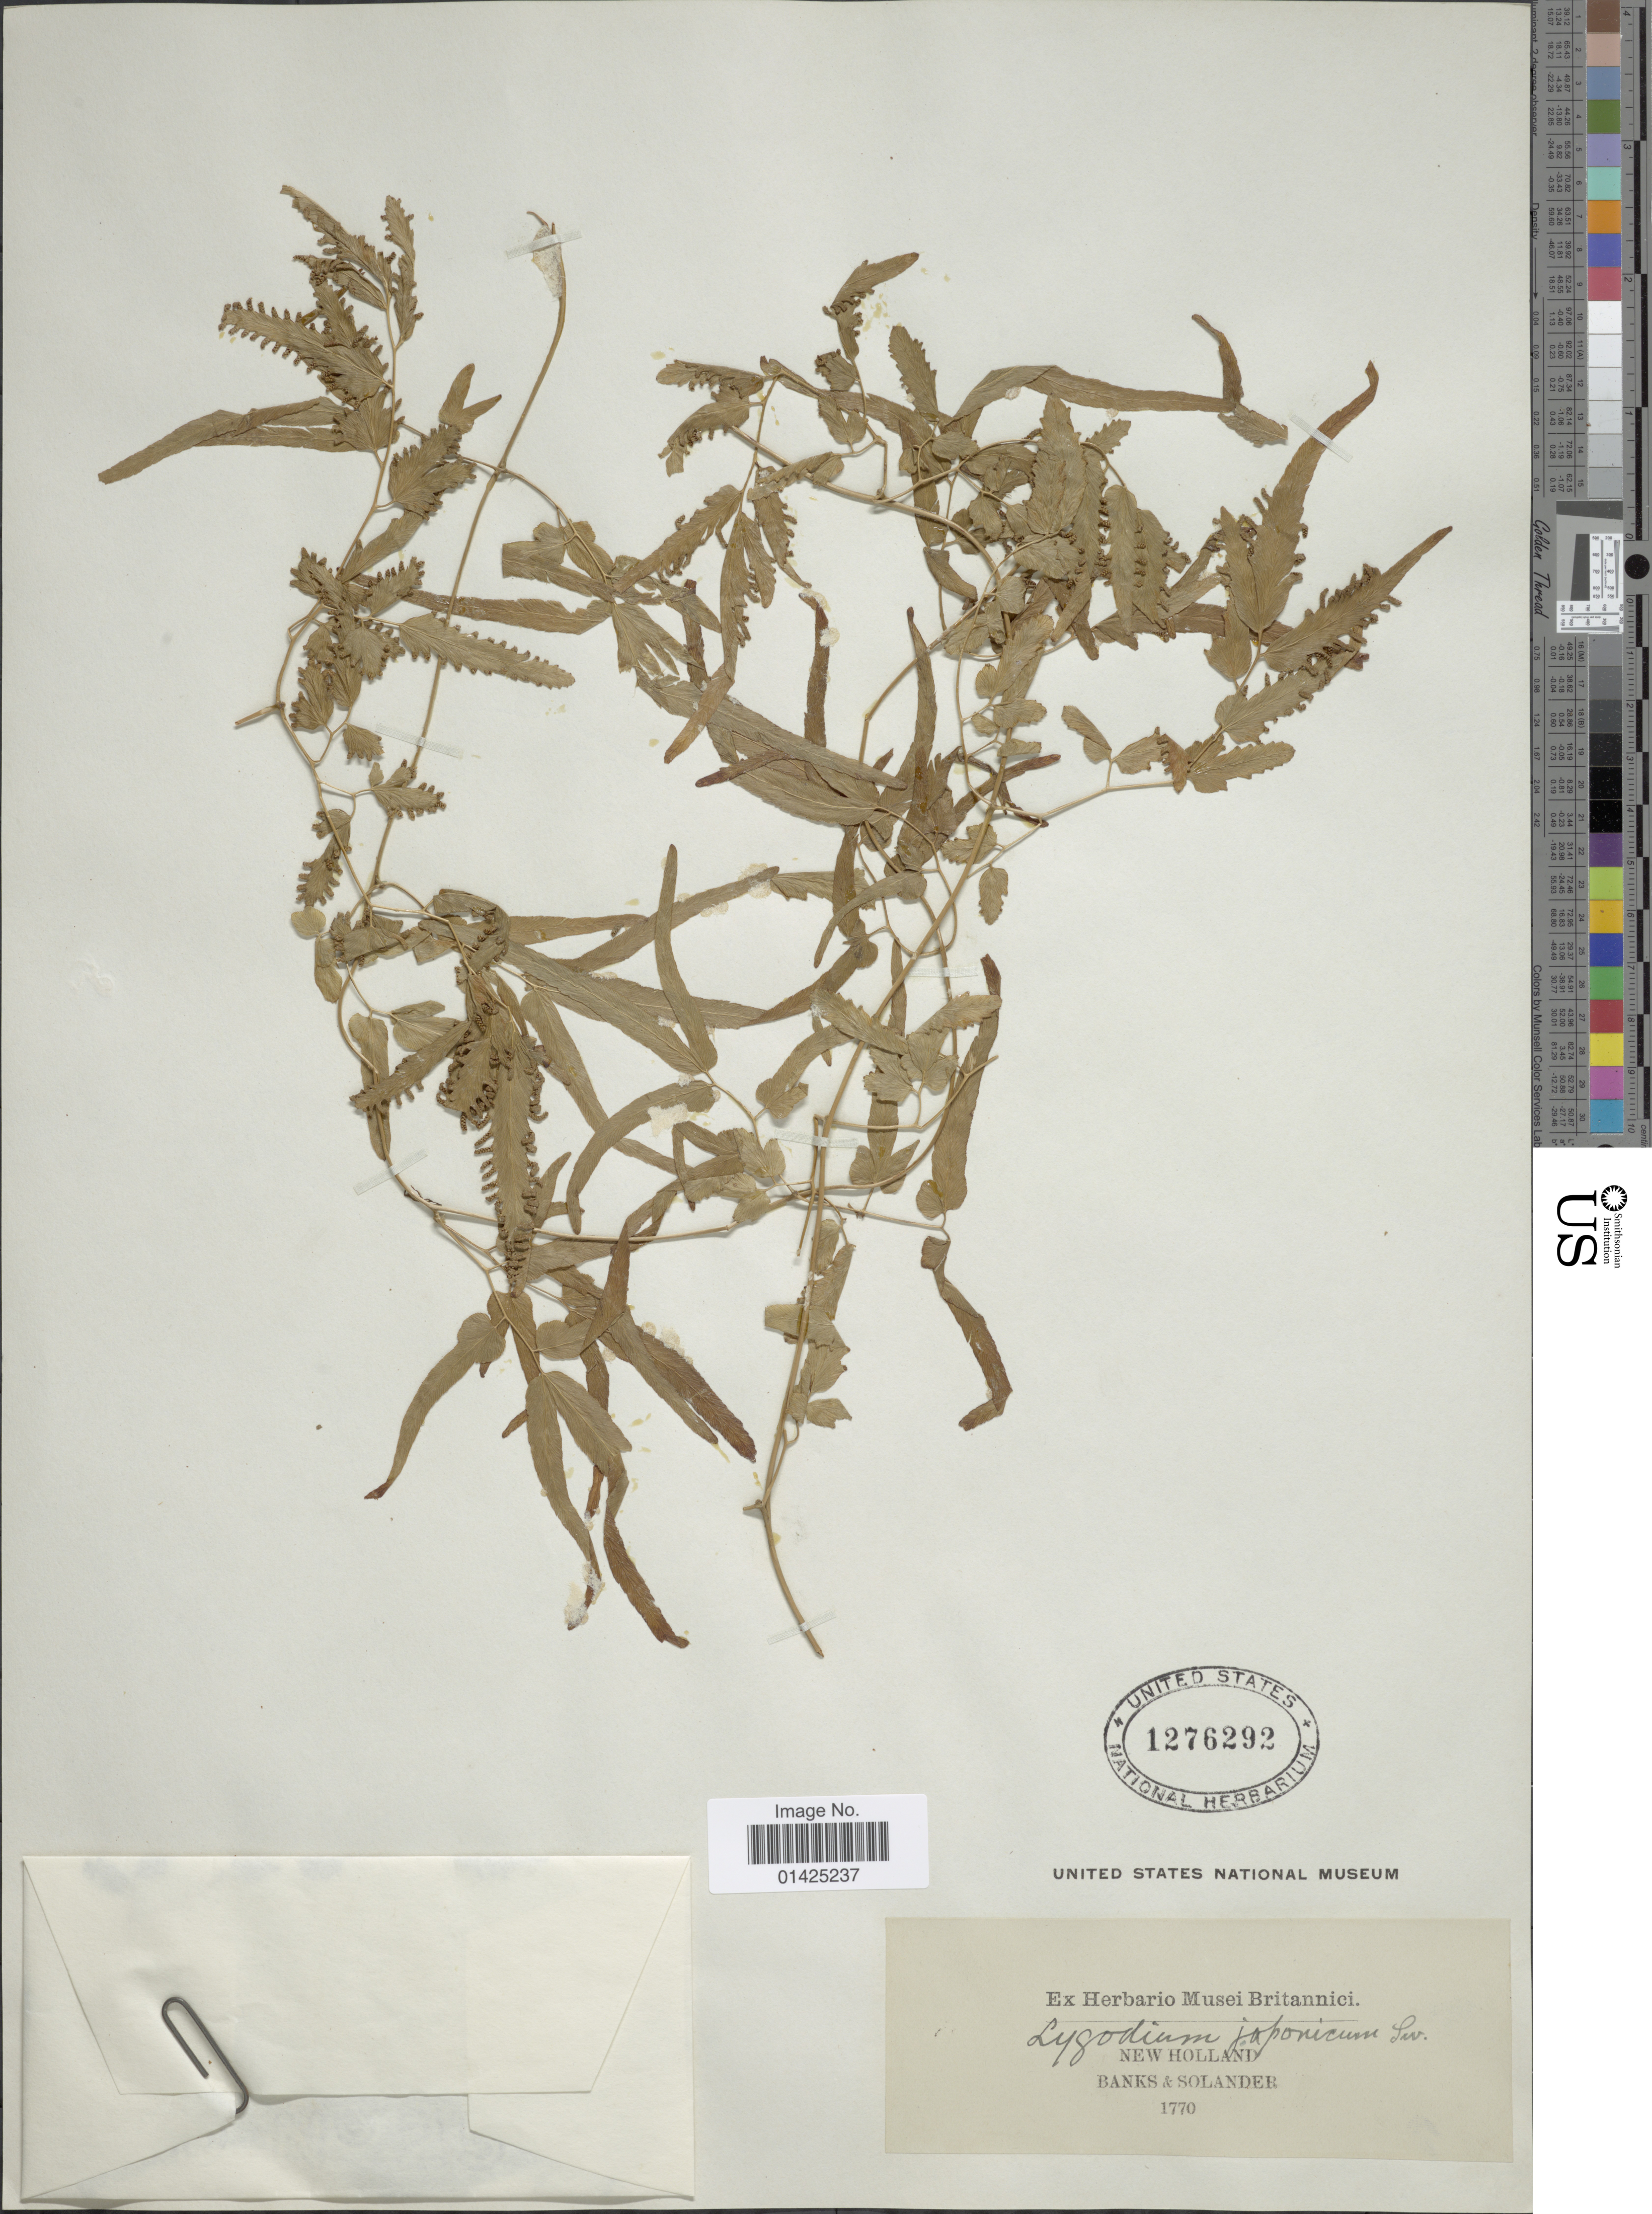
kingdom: Plantae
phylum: Tracheophyta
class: Polypodiopsida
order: Schizaeales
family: Lygodiaceae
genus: Lygodium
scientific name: Lygodium japonicum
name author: (Thunb.) Sw.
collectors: J. Banks & D. C. Solander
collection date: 1770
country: Australia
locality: New Holland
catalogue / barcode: US 1276292